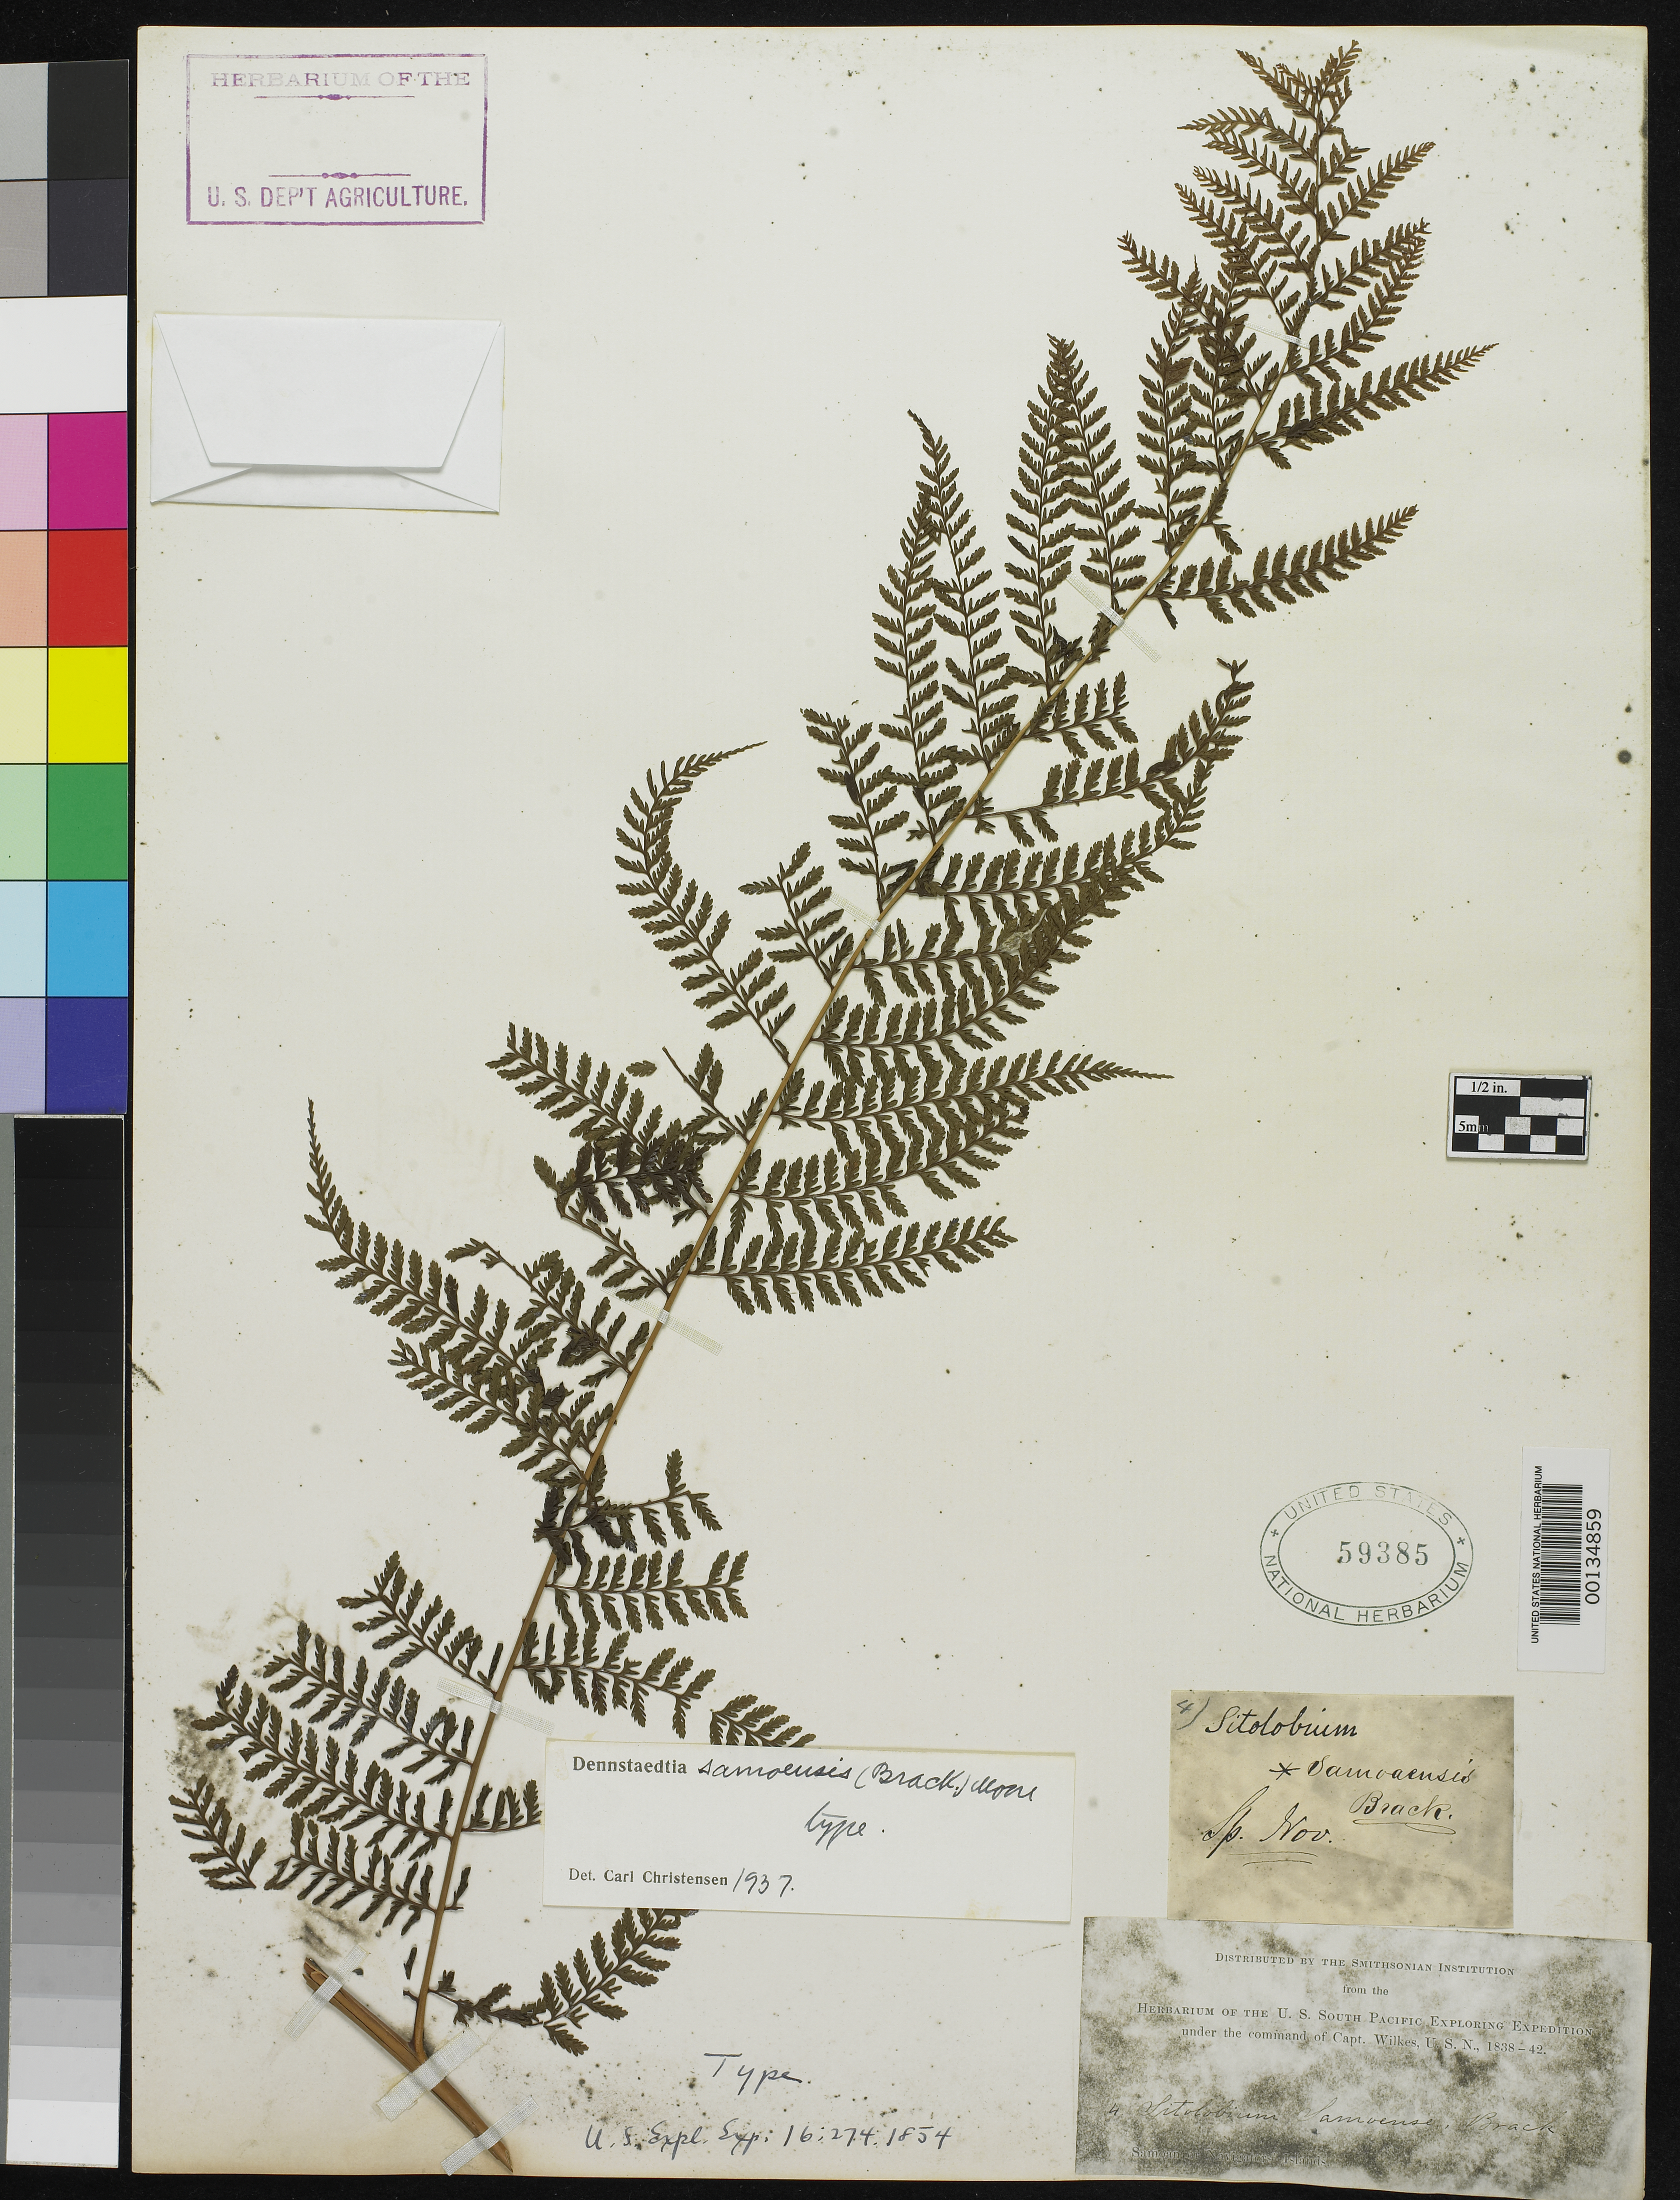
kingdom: Plantae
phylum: Tracheophyta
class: Polypodiopsida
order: Polypodiales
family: Dennstaedtiaceae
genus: Sitolobium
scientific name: Sitolobium samoense Brack. in Wilkes orth. var., Sitobolium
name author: Brack. in Wilkes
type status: Holotype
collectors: Wilkes Explor. Exped.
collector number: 4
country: American Samoa / Samoa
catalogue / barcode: US 59385